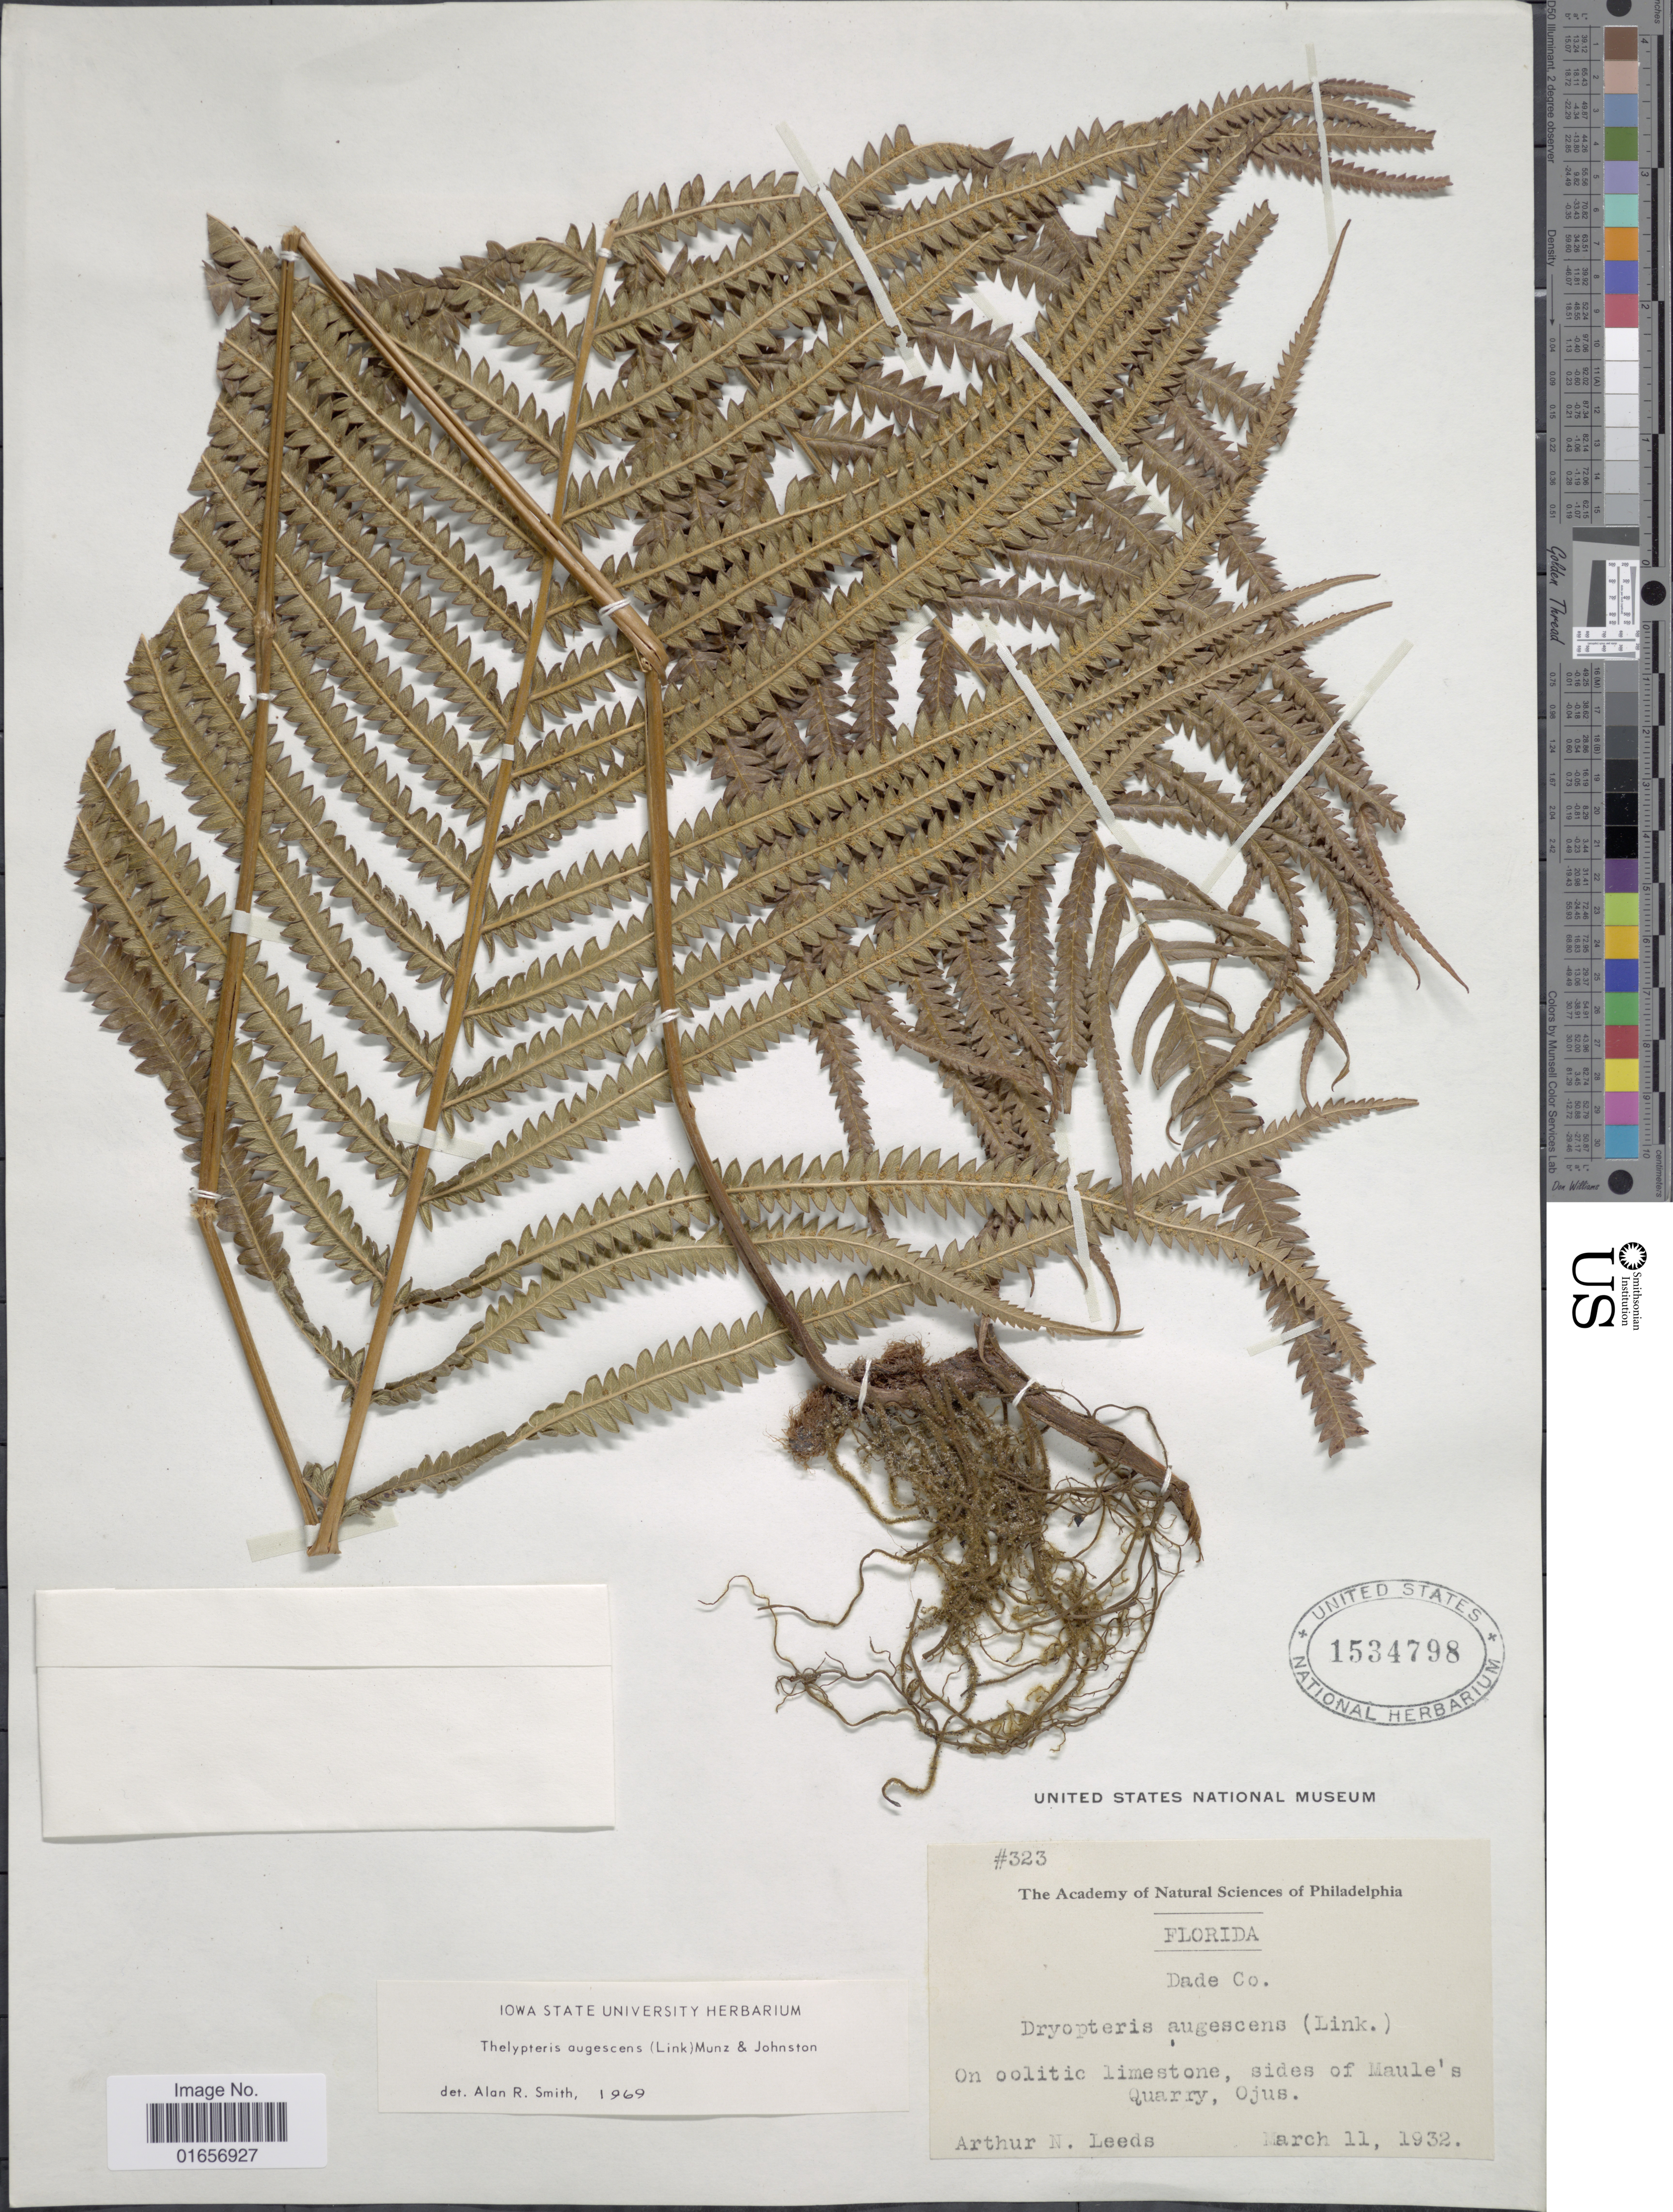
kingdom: Plantae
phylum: Tracheophyta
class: Polypodiopsida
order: Polypodiales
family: Thelypteridaceae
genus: Christella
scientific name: Christella augescens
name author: (Link) Pic. Serm.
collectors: A. N. Leeds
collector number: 323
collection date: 1932-03-11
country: United States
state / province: Florida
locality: Dade Co., sides of Maule's Quarry, Ojus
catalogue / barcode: US 1534798